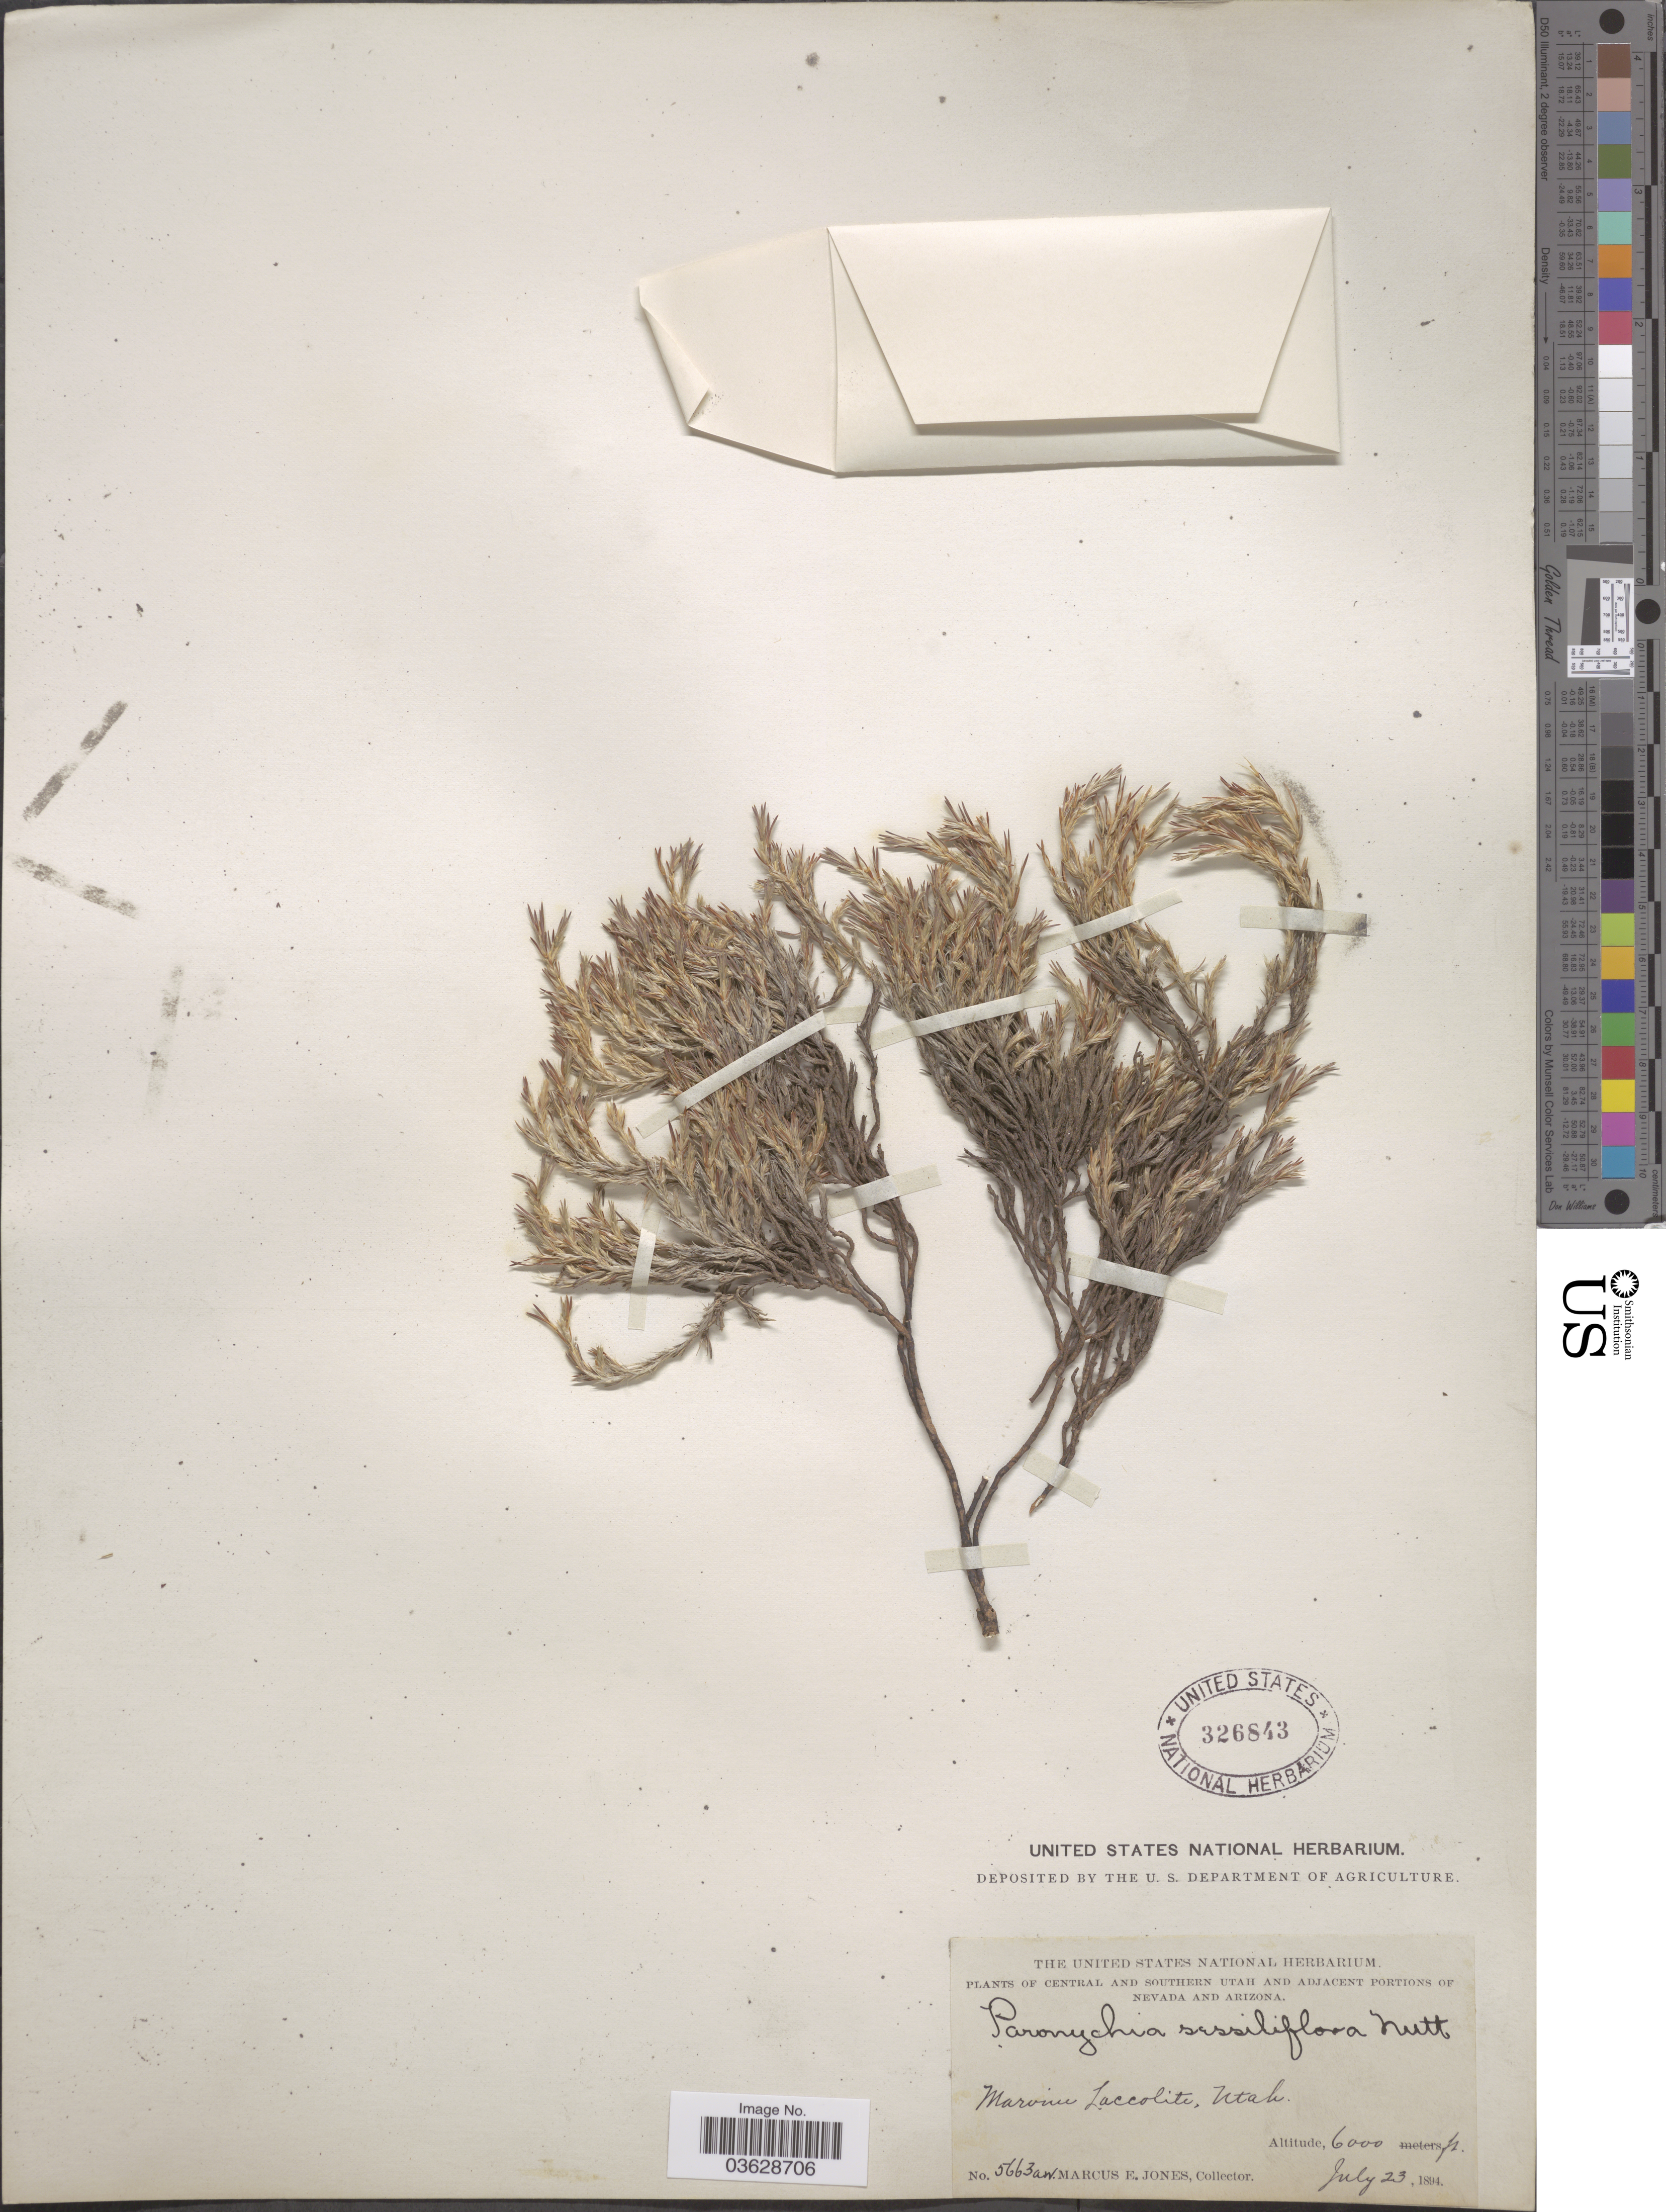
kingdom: Plantae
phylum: Tracheophyta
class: Magnoliopsida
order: Caryophyllales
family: Caryophyllaceae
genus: Paronychia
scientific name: Paronychia sessiliflora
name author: Nutt.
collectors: M. E. Jones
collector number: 5663aw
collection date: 1894-07-23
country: United States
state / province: Utah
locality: Central and southern Utah. Marvine Laccolite.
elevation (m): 1829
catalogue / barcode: US 326843